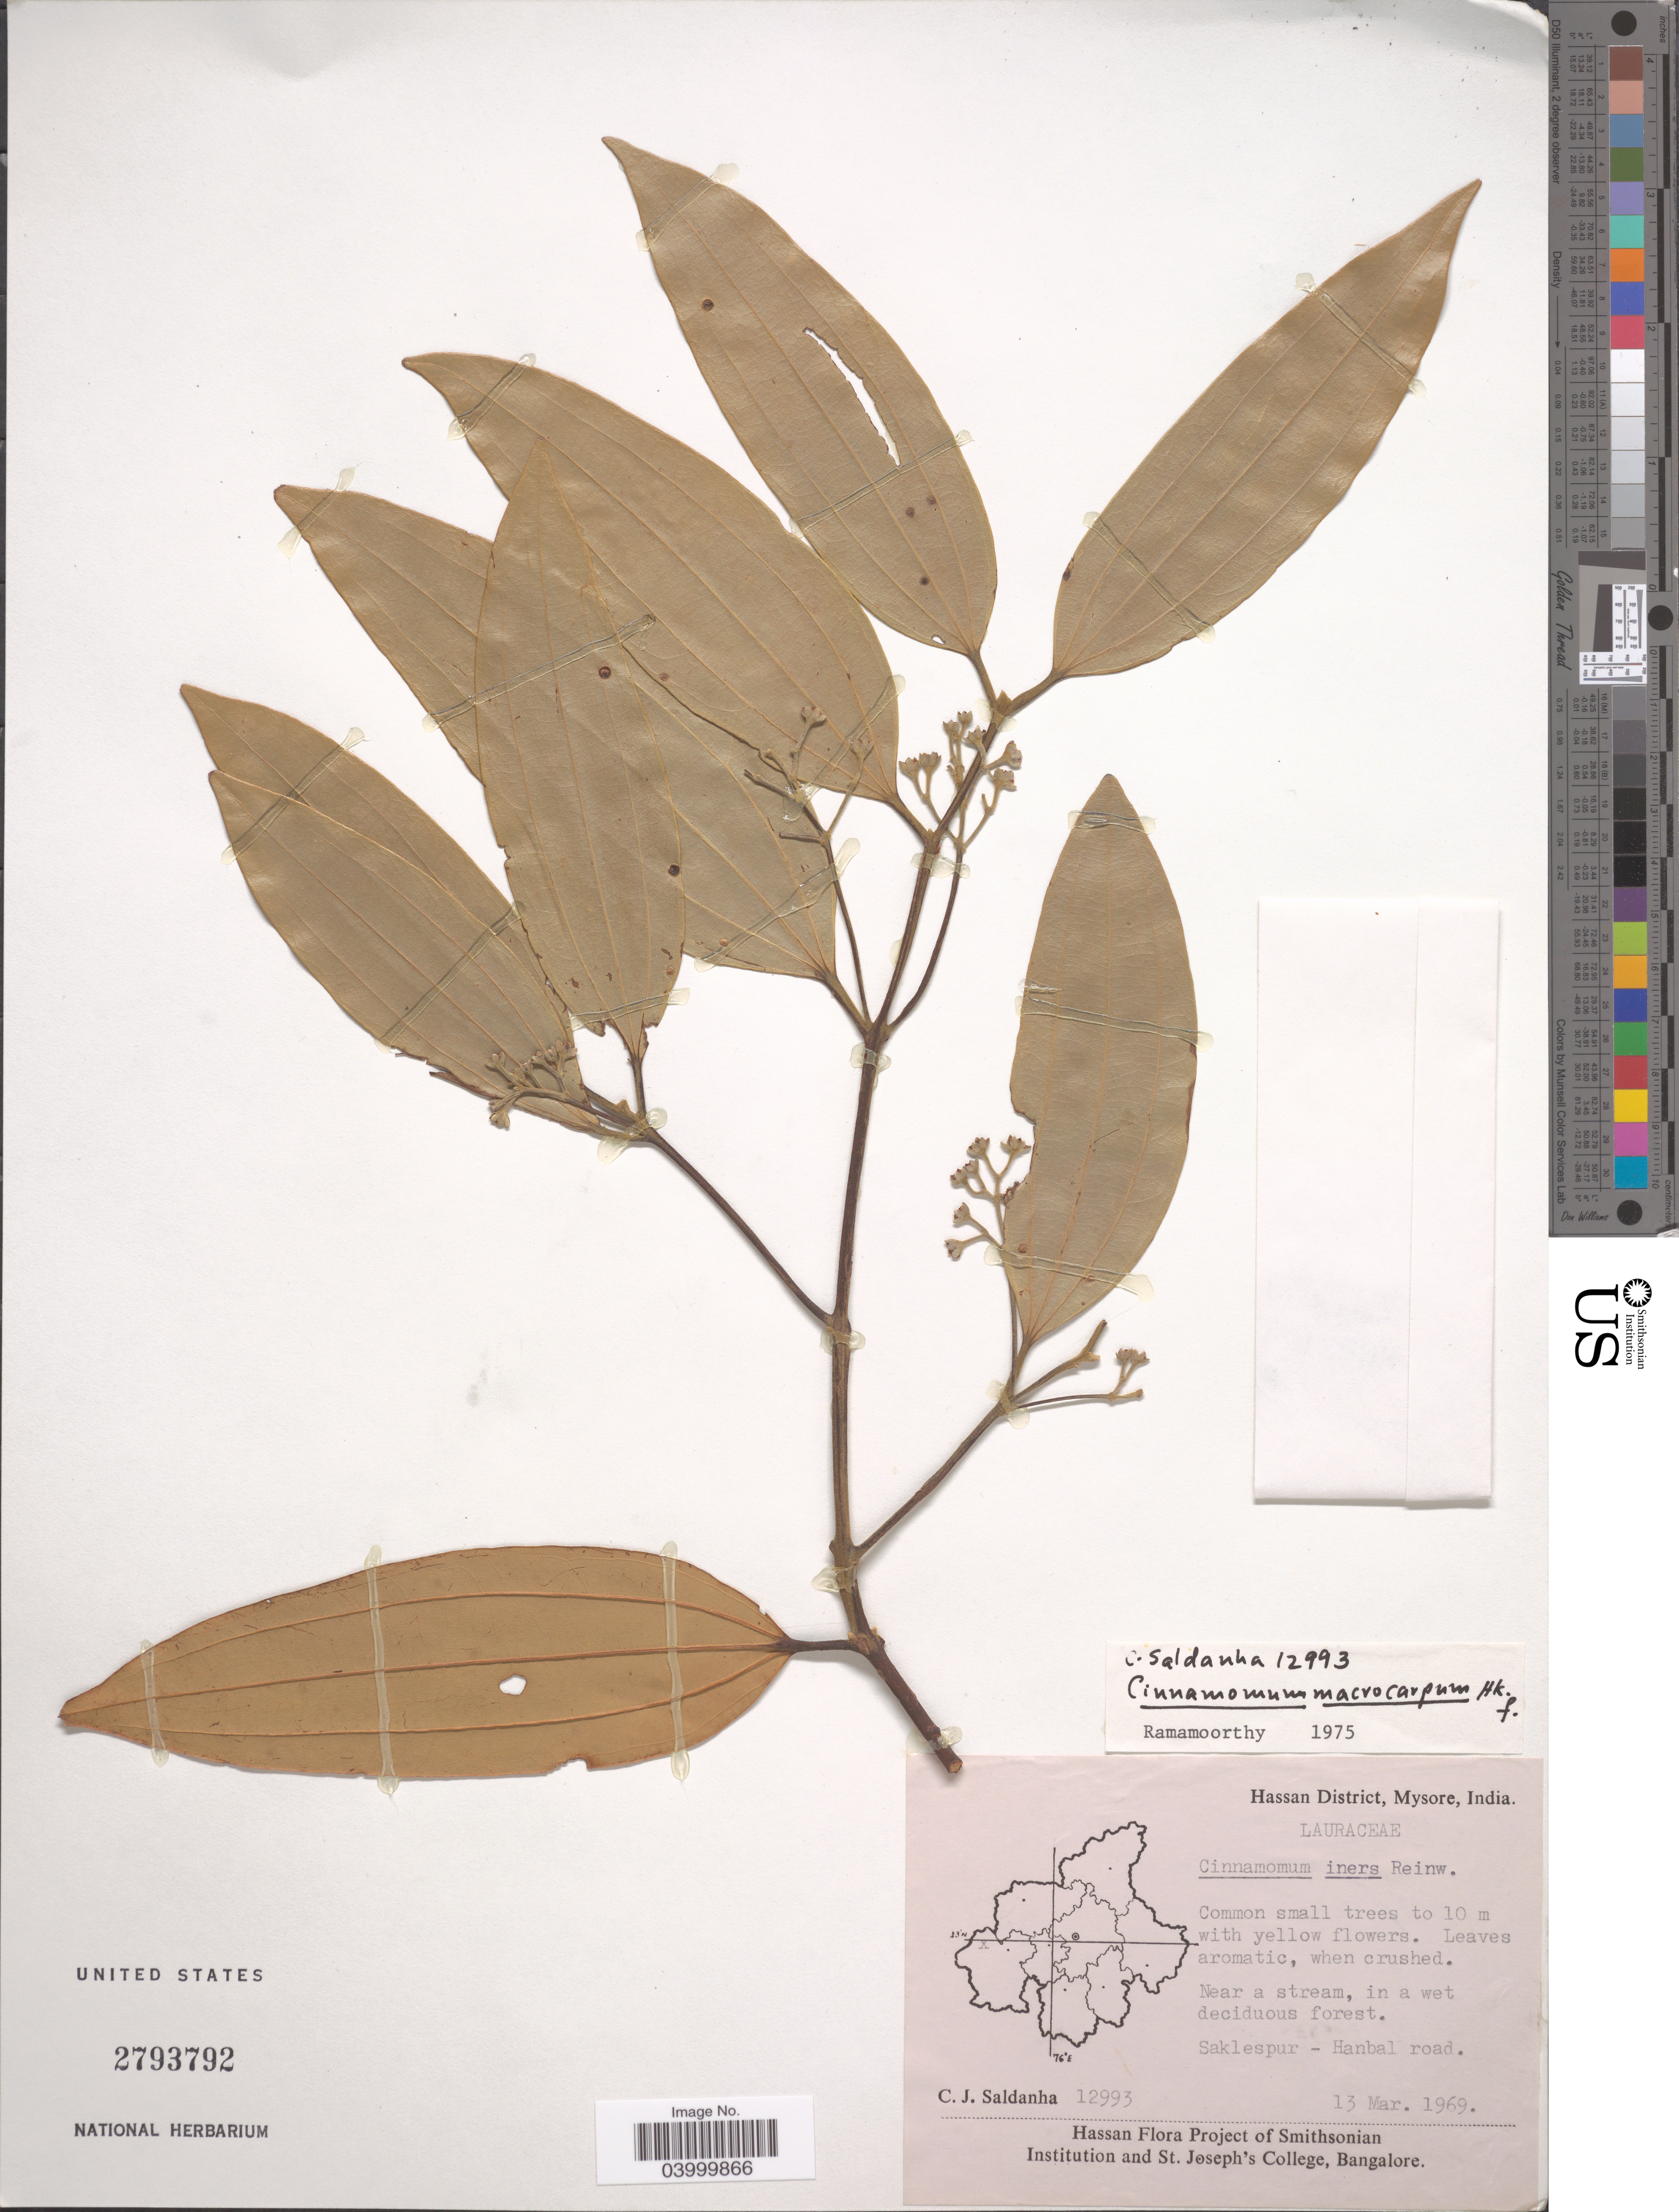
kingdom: Plantae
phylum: Tracheophyta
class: Magnoliopsida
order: Laurales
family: Lauraceae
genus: Cinnamomum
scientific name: Cinnamomum macrocarpum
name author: Hook. f.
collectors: C. J. Saldanha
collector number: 12993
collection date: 1969-03-13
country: India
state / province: Karnataka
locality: Hassan District, Mysore. Saklespur - Hanbal road.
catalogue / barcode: US 2793792